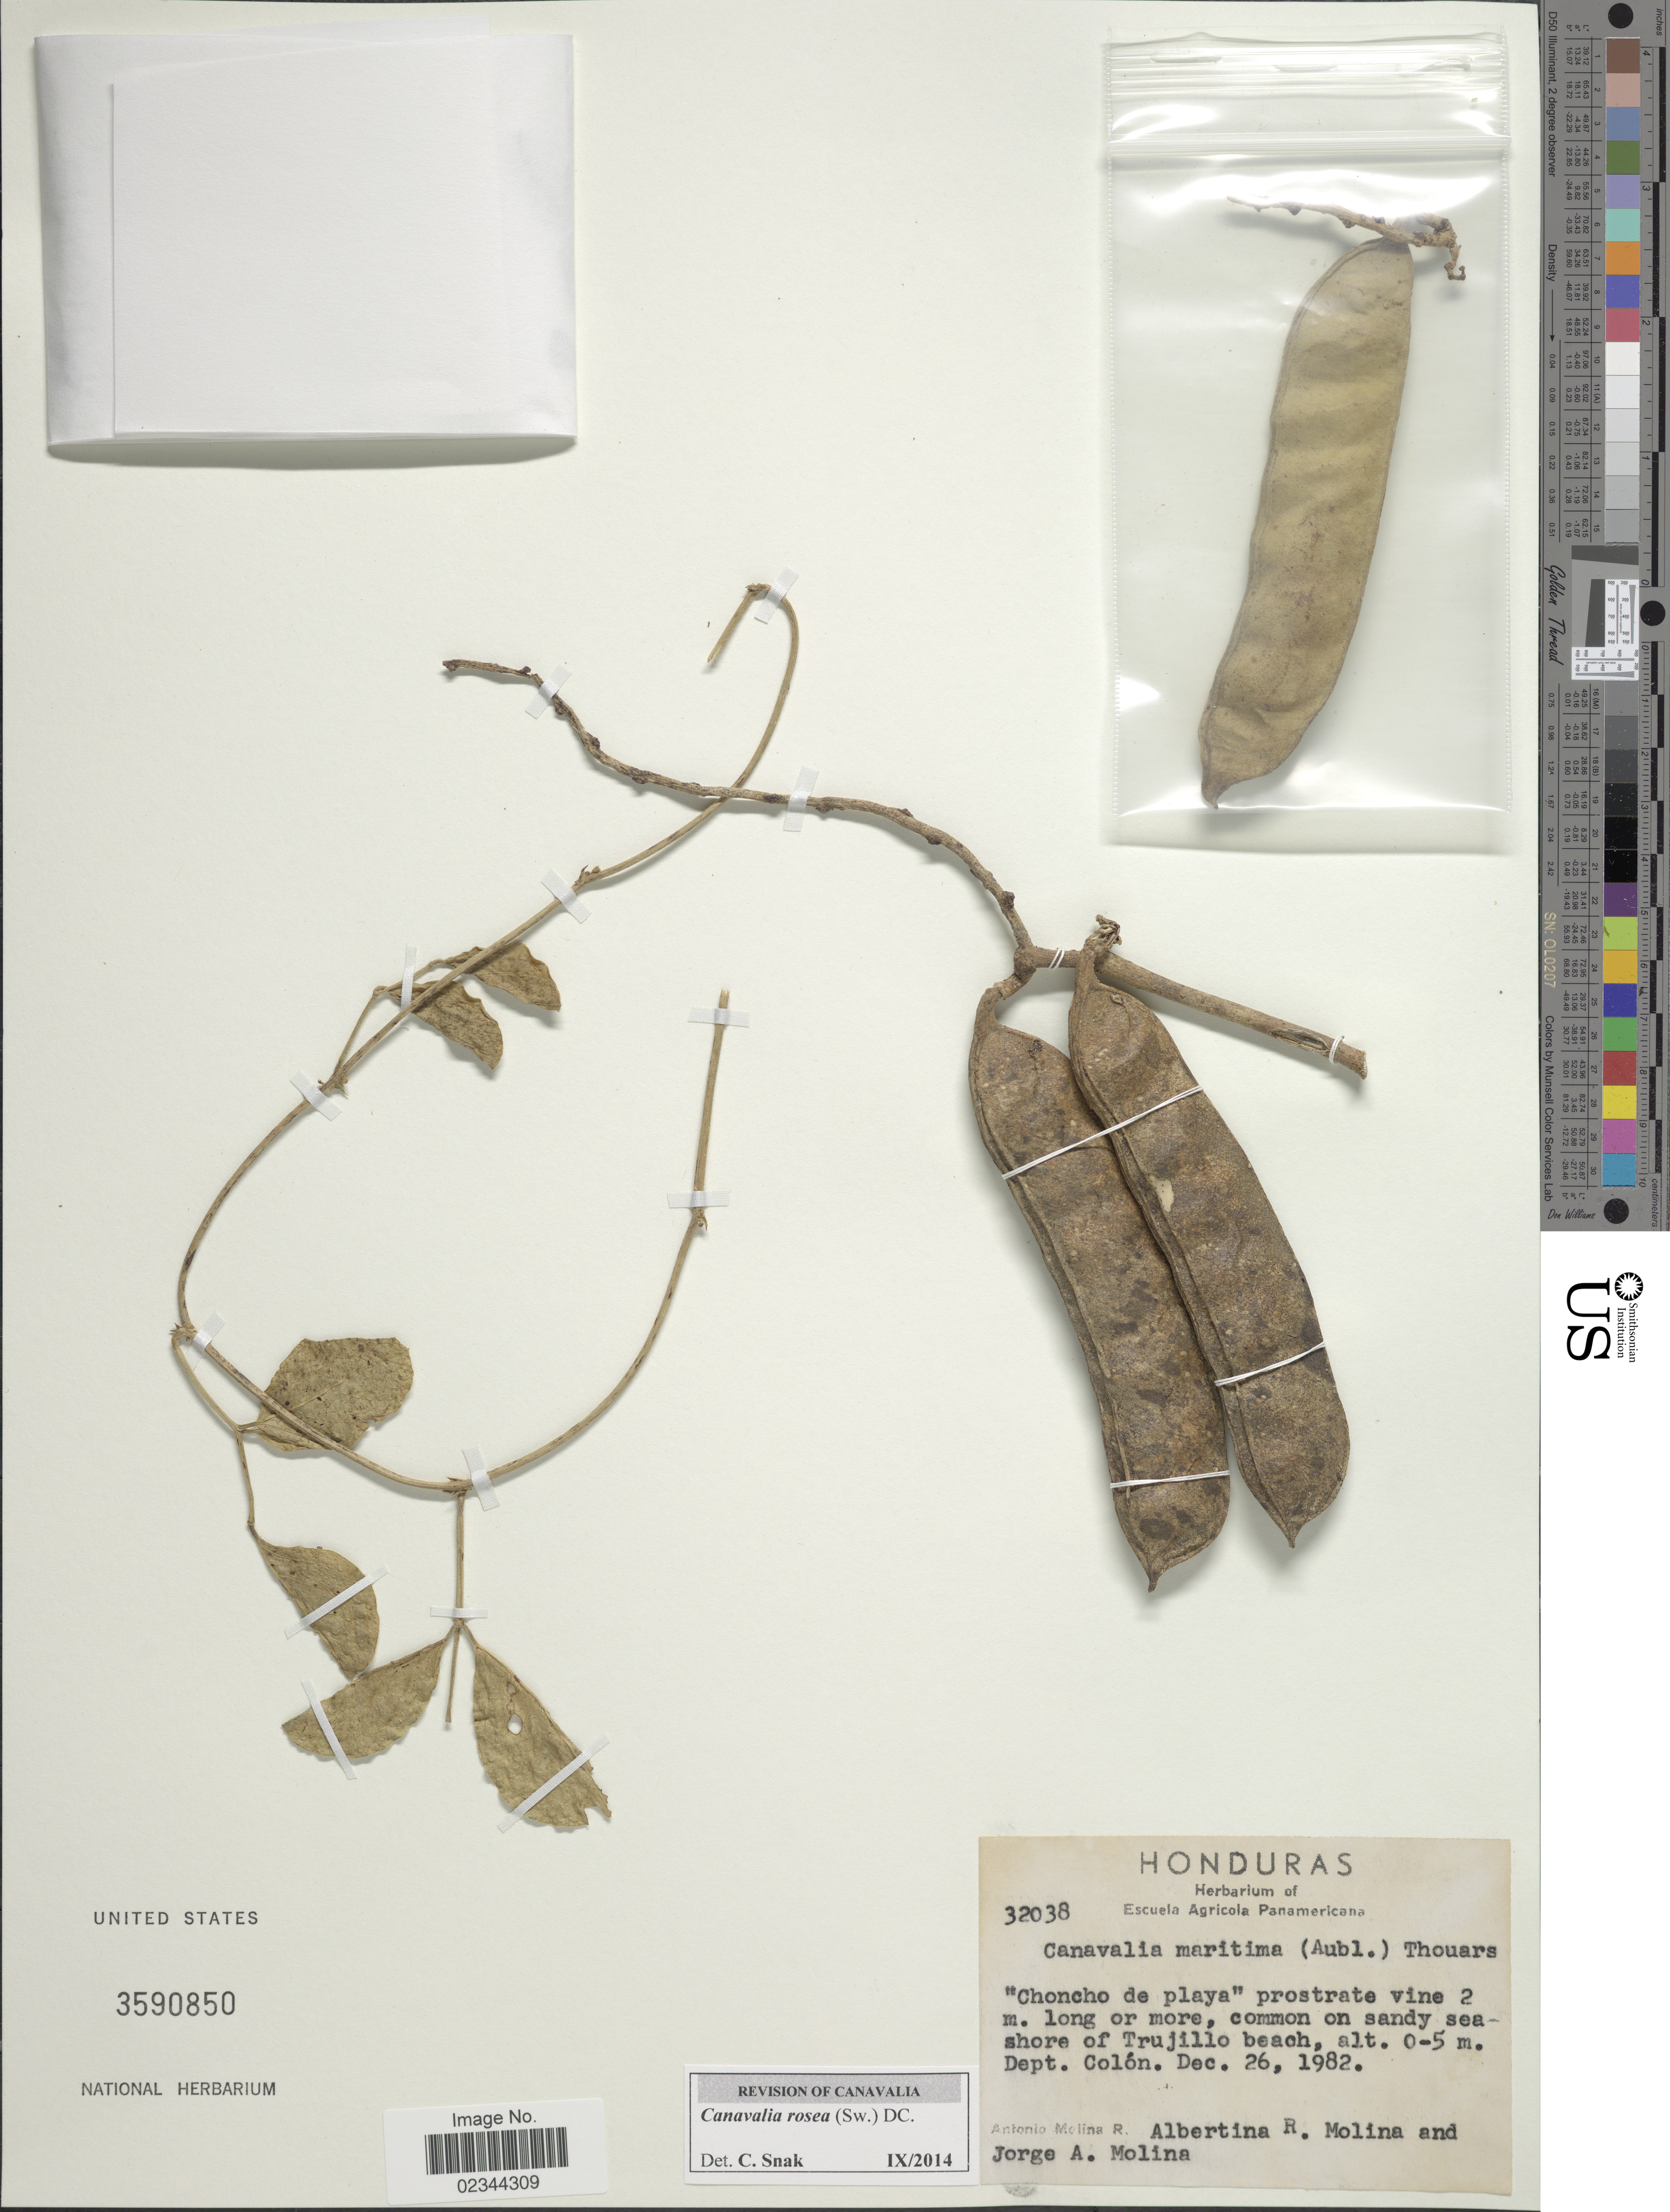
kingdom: Plantae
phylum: Tracheophyta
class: Magnoliopsida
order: Fabales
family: Fabaceae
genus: Canavalia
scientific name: Canavalia rosea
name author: (Sw.) DC.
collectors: A. Molina R., A. R. Molina & J. Araque Molina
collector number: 32038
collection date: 1982-12-26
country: Honduras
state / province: Colón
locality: Common on sandy seashore of Trujillo beach, Dept. Colon.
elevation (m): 0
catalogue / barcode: US 3590850